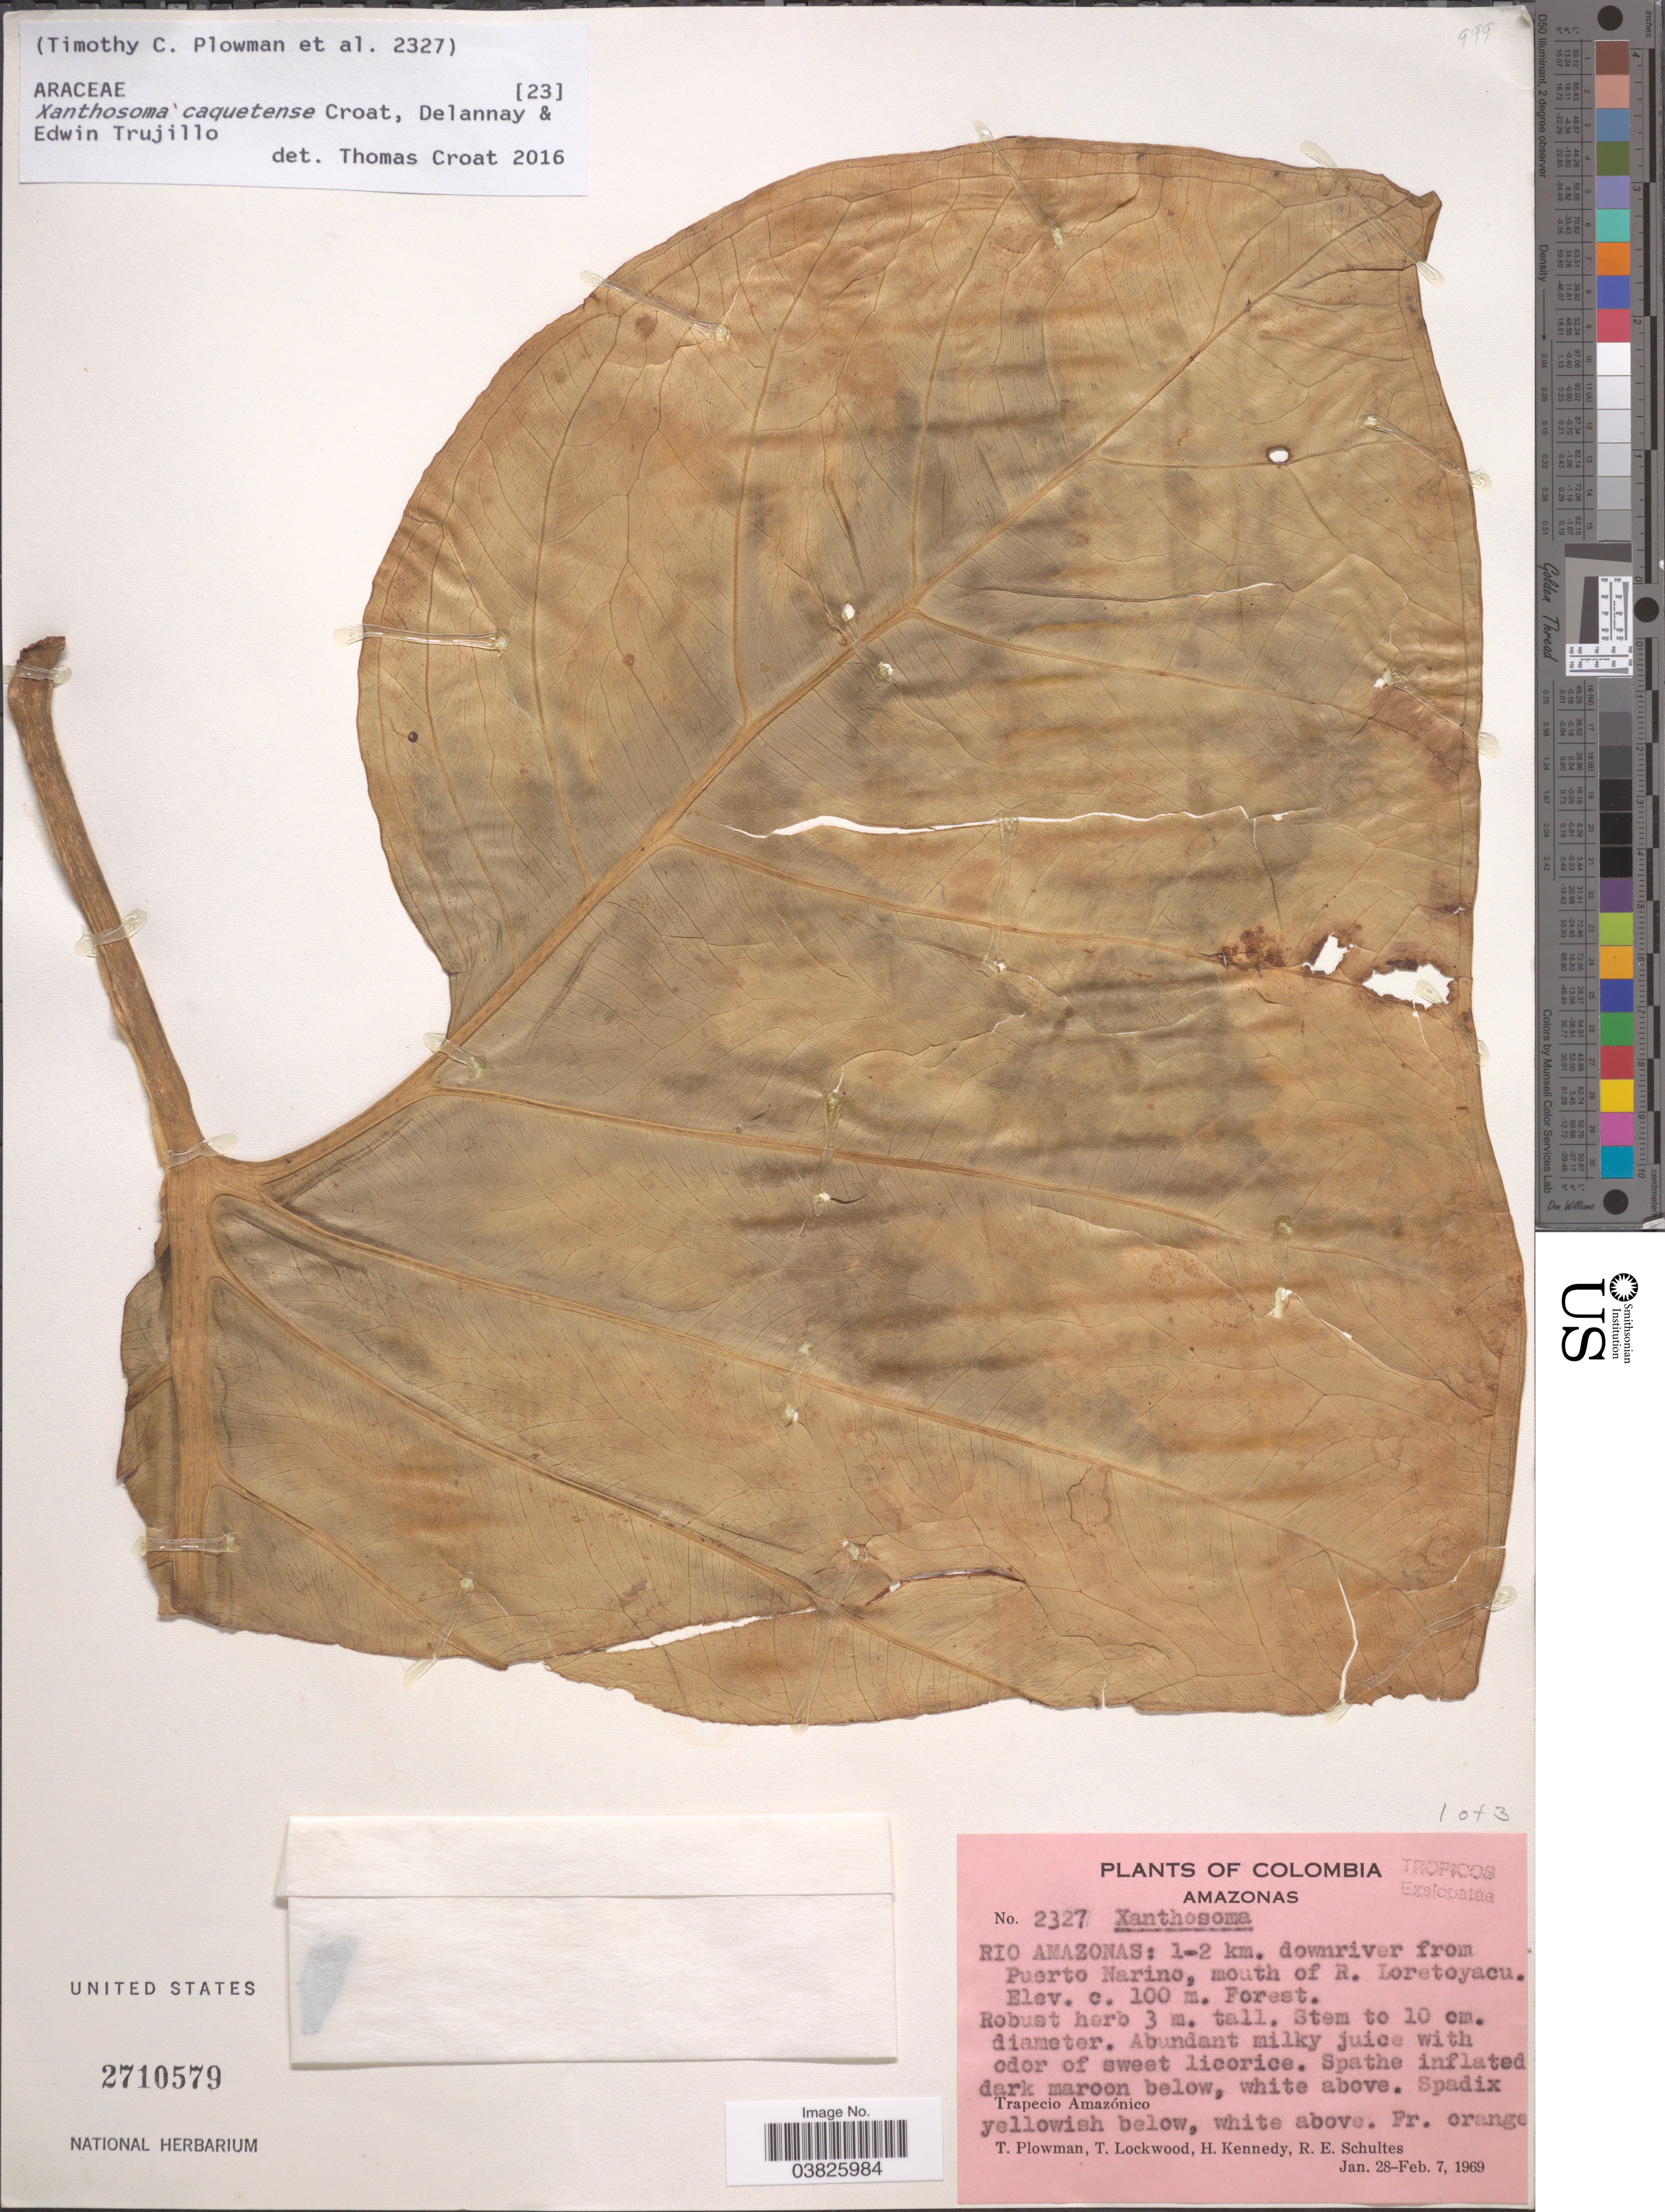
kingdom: Plantae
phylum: Tracheophyta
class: Liliopsida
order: Alismatales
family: Araceae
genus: Xanthosoma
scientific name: Xanthosoma caquetense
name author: Croat et al.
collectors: T. Plowman, T. Lockwood, H. Kennedy & R. E. Schultes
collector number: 2327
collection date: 1969-01-28/1969-02-07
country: Colombia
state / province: Amazônas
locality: Rio Amazonas: 1-2 km. downriver from Puerto Narino, mouth of R. Loretoyacu. Trapecio Amazónico.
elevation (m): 100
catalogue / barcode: US 2710579